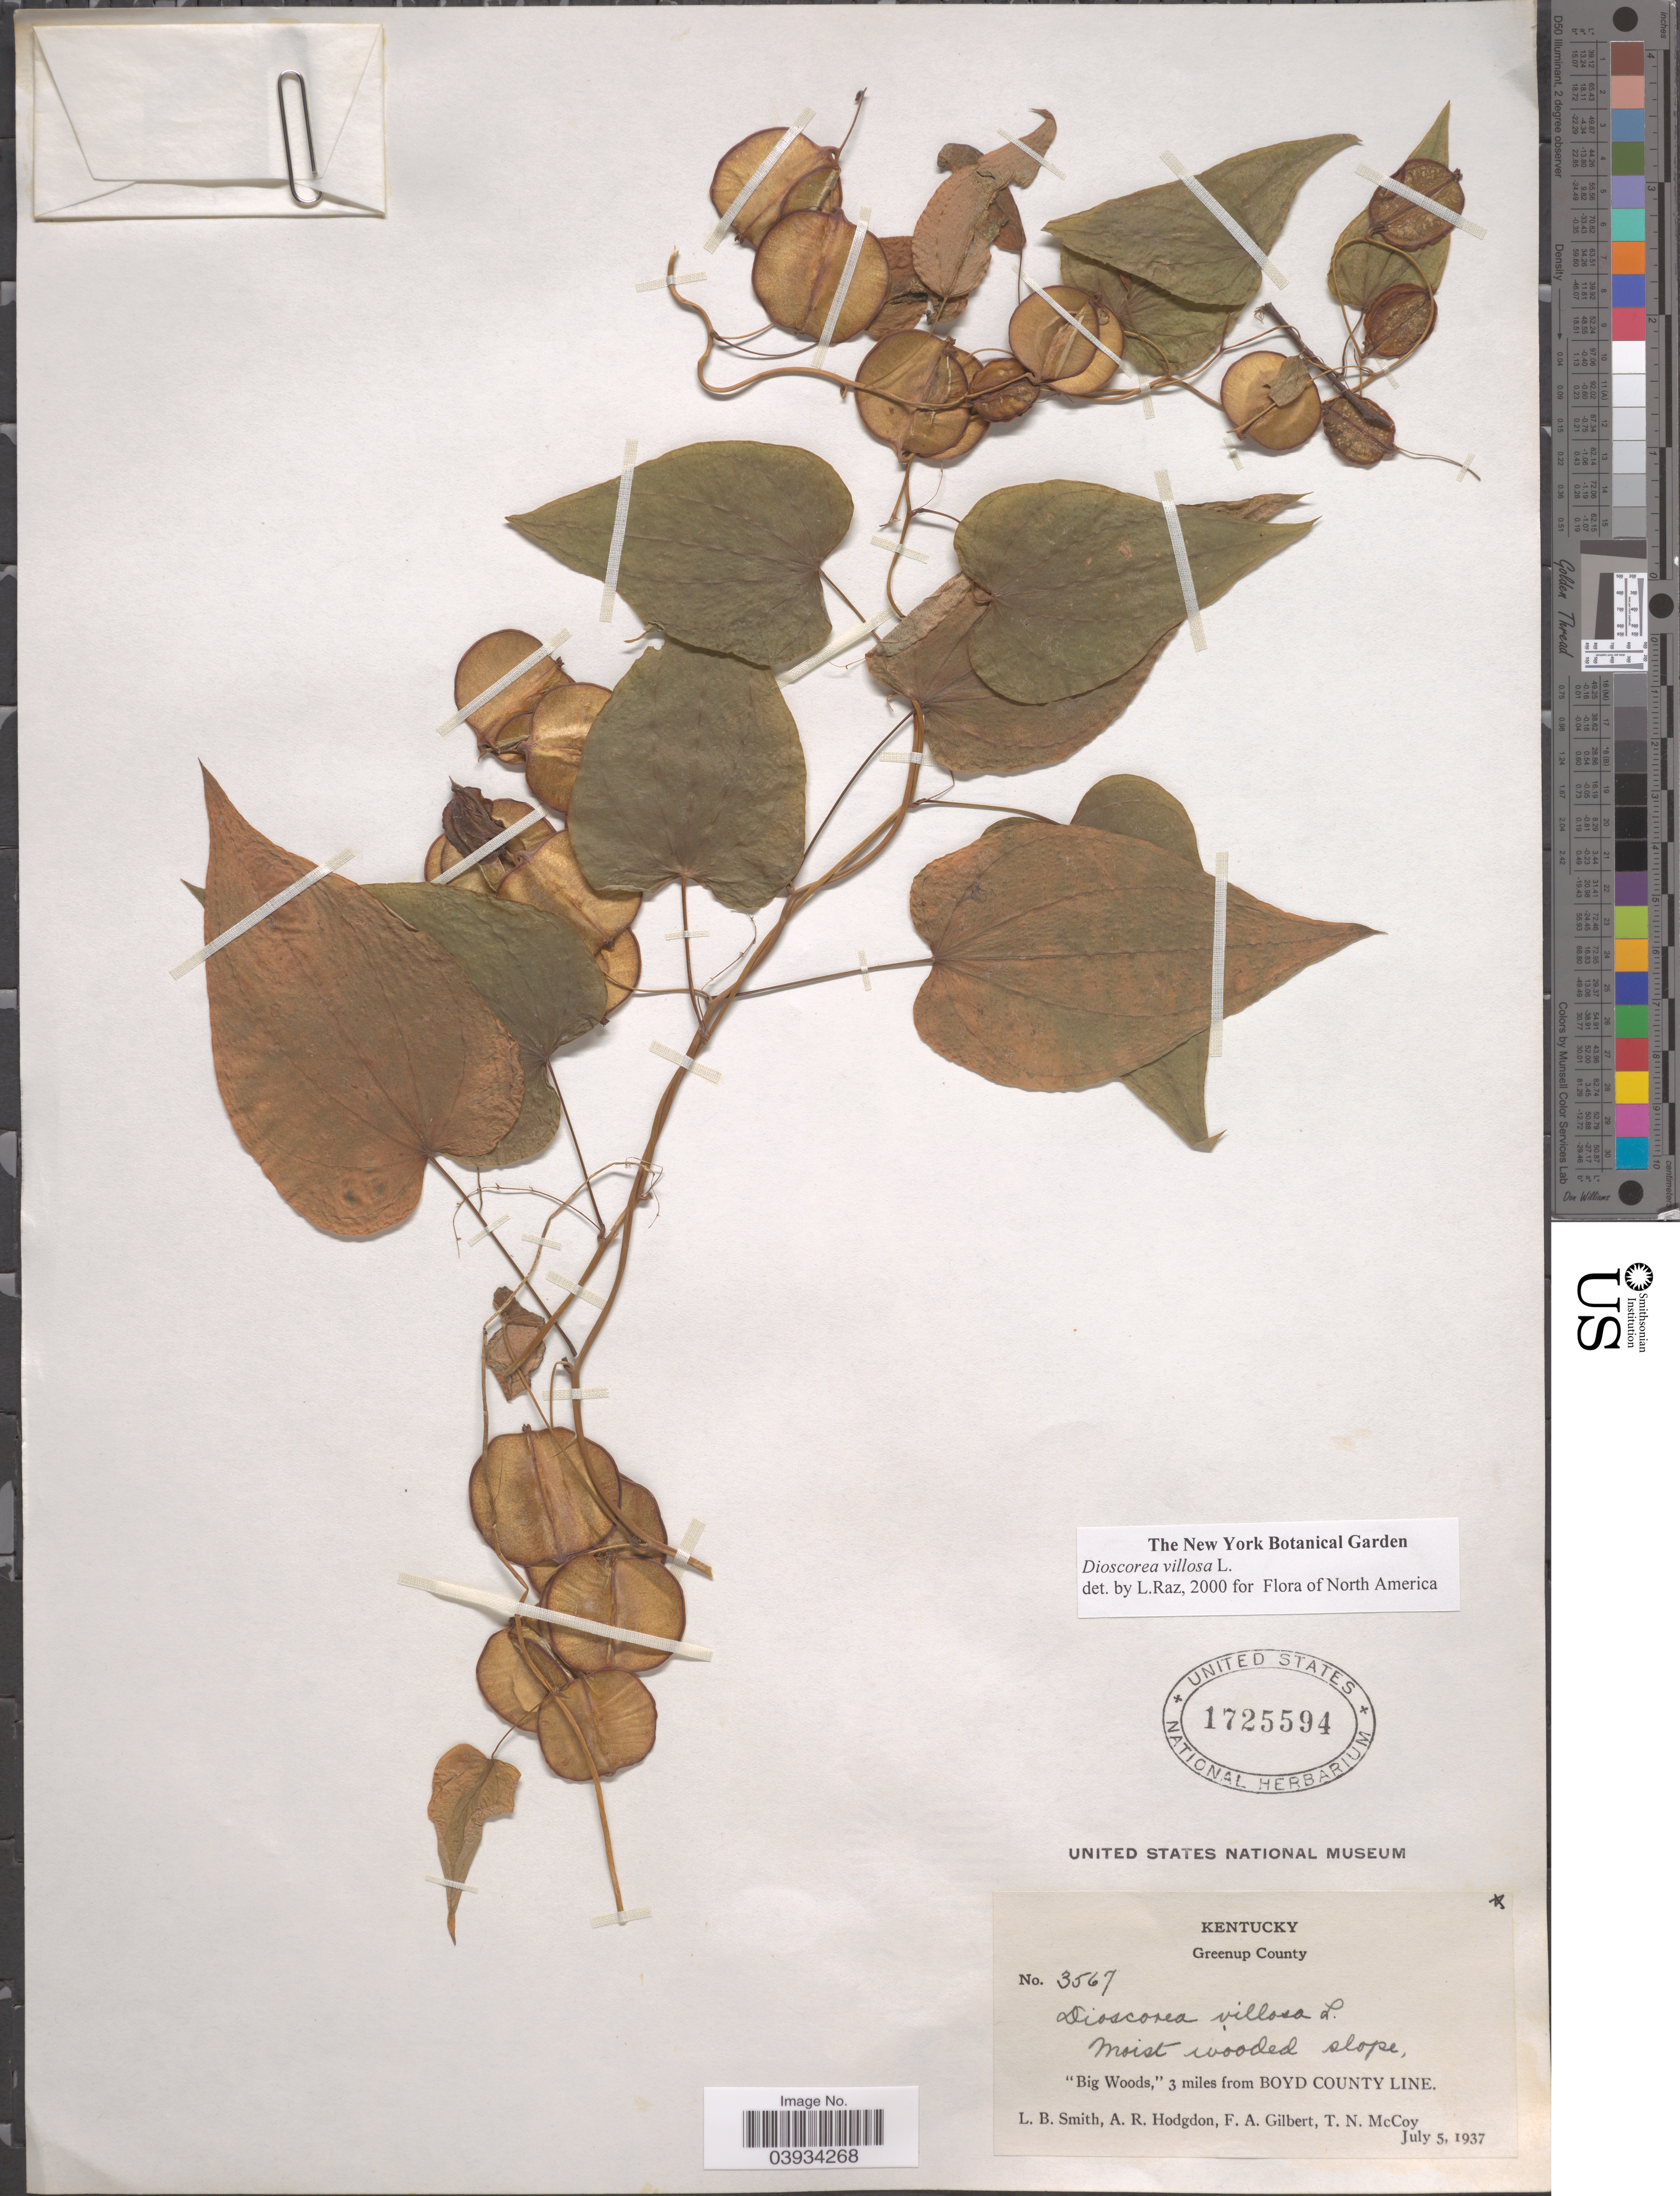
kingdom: Plantae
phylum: Tracheophyta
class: Liliopsida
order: Dioscoreales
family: Dioscoreaceae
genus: Dioscorea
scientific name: Dioscorea villosa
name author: L.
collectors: L. Smith, A. R. Hodgdon, F. A. Gilbert & T. N. McCoy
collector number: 3567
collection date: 1937-07-05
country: United States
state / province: Kentucky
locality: Greenup County. "Big Woods," 3 miles from Boyd County Line.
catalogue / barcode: US 1725594